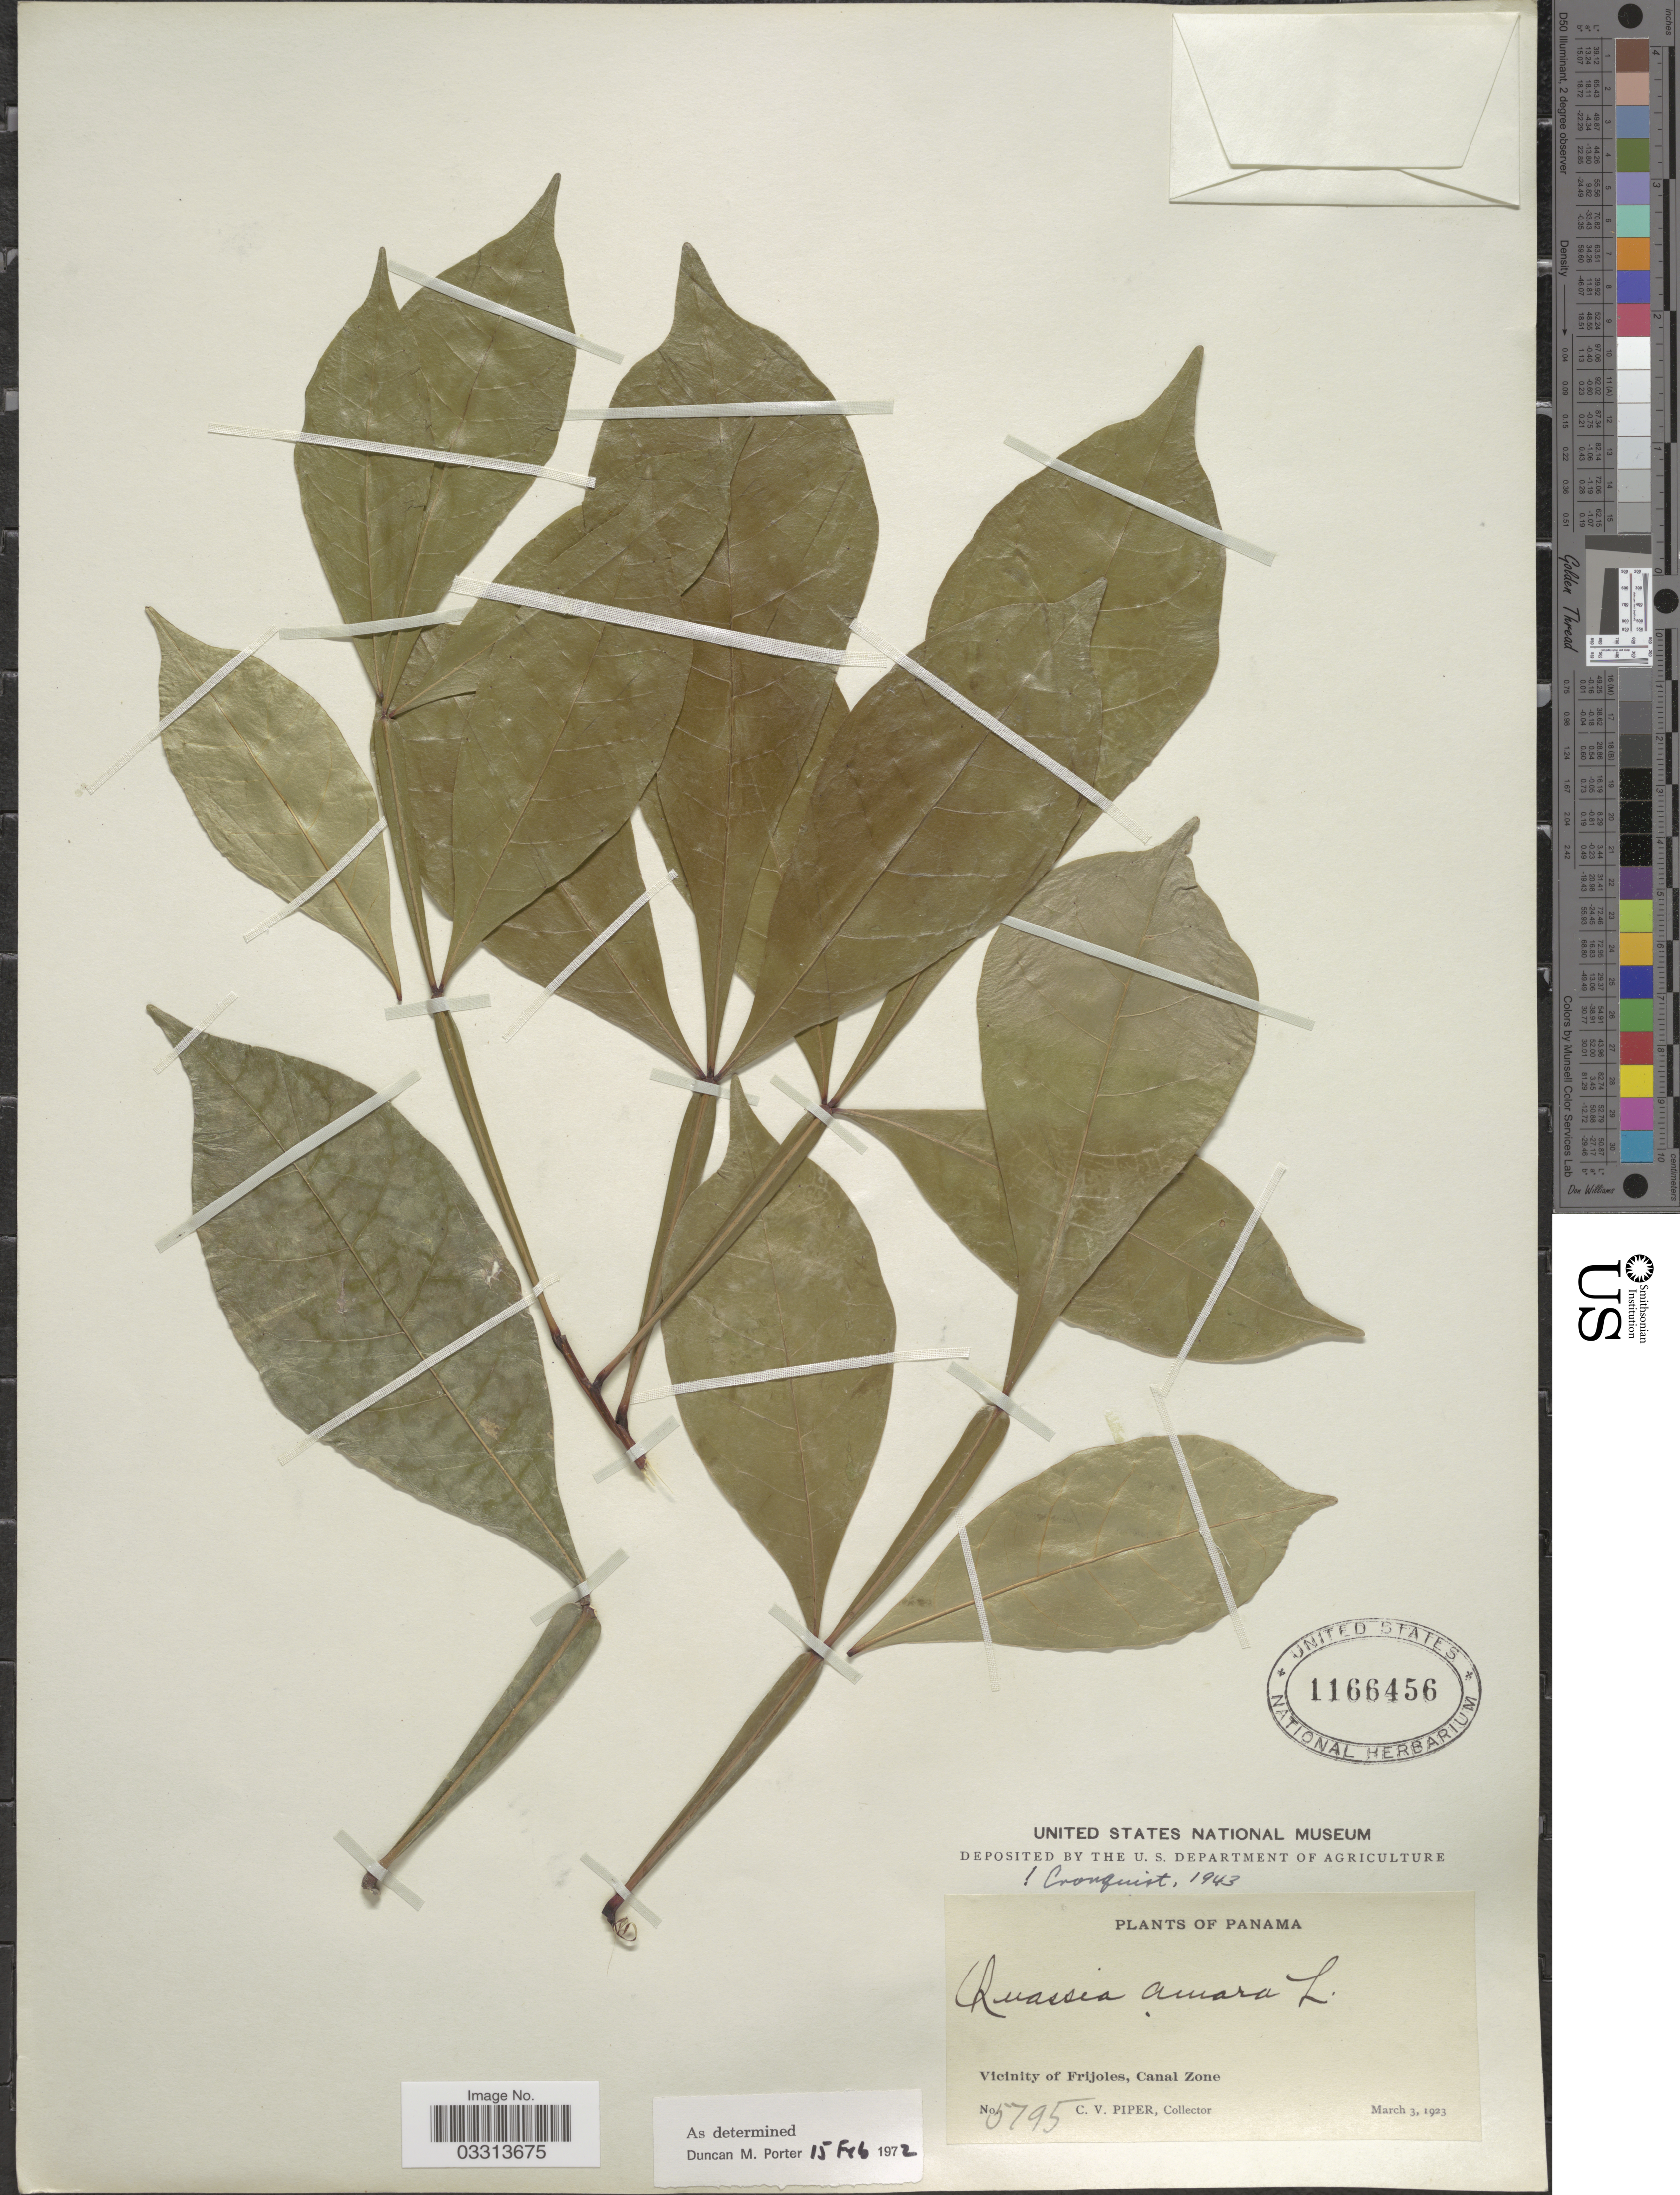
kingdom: Plantae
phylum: Tracheophyta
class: Magnoliopsida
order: Sapindales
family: Simaroubaceae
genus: Quassia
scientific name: Quassia amara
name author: L.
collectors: C. V. Piper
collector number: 5795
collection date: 1923-03-03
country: Panama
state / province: Colón / Panamá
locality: Vicinity of Frijoles, Canal Zone.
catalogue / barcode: US 1166456